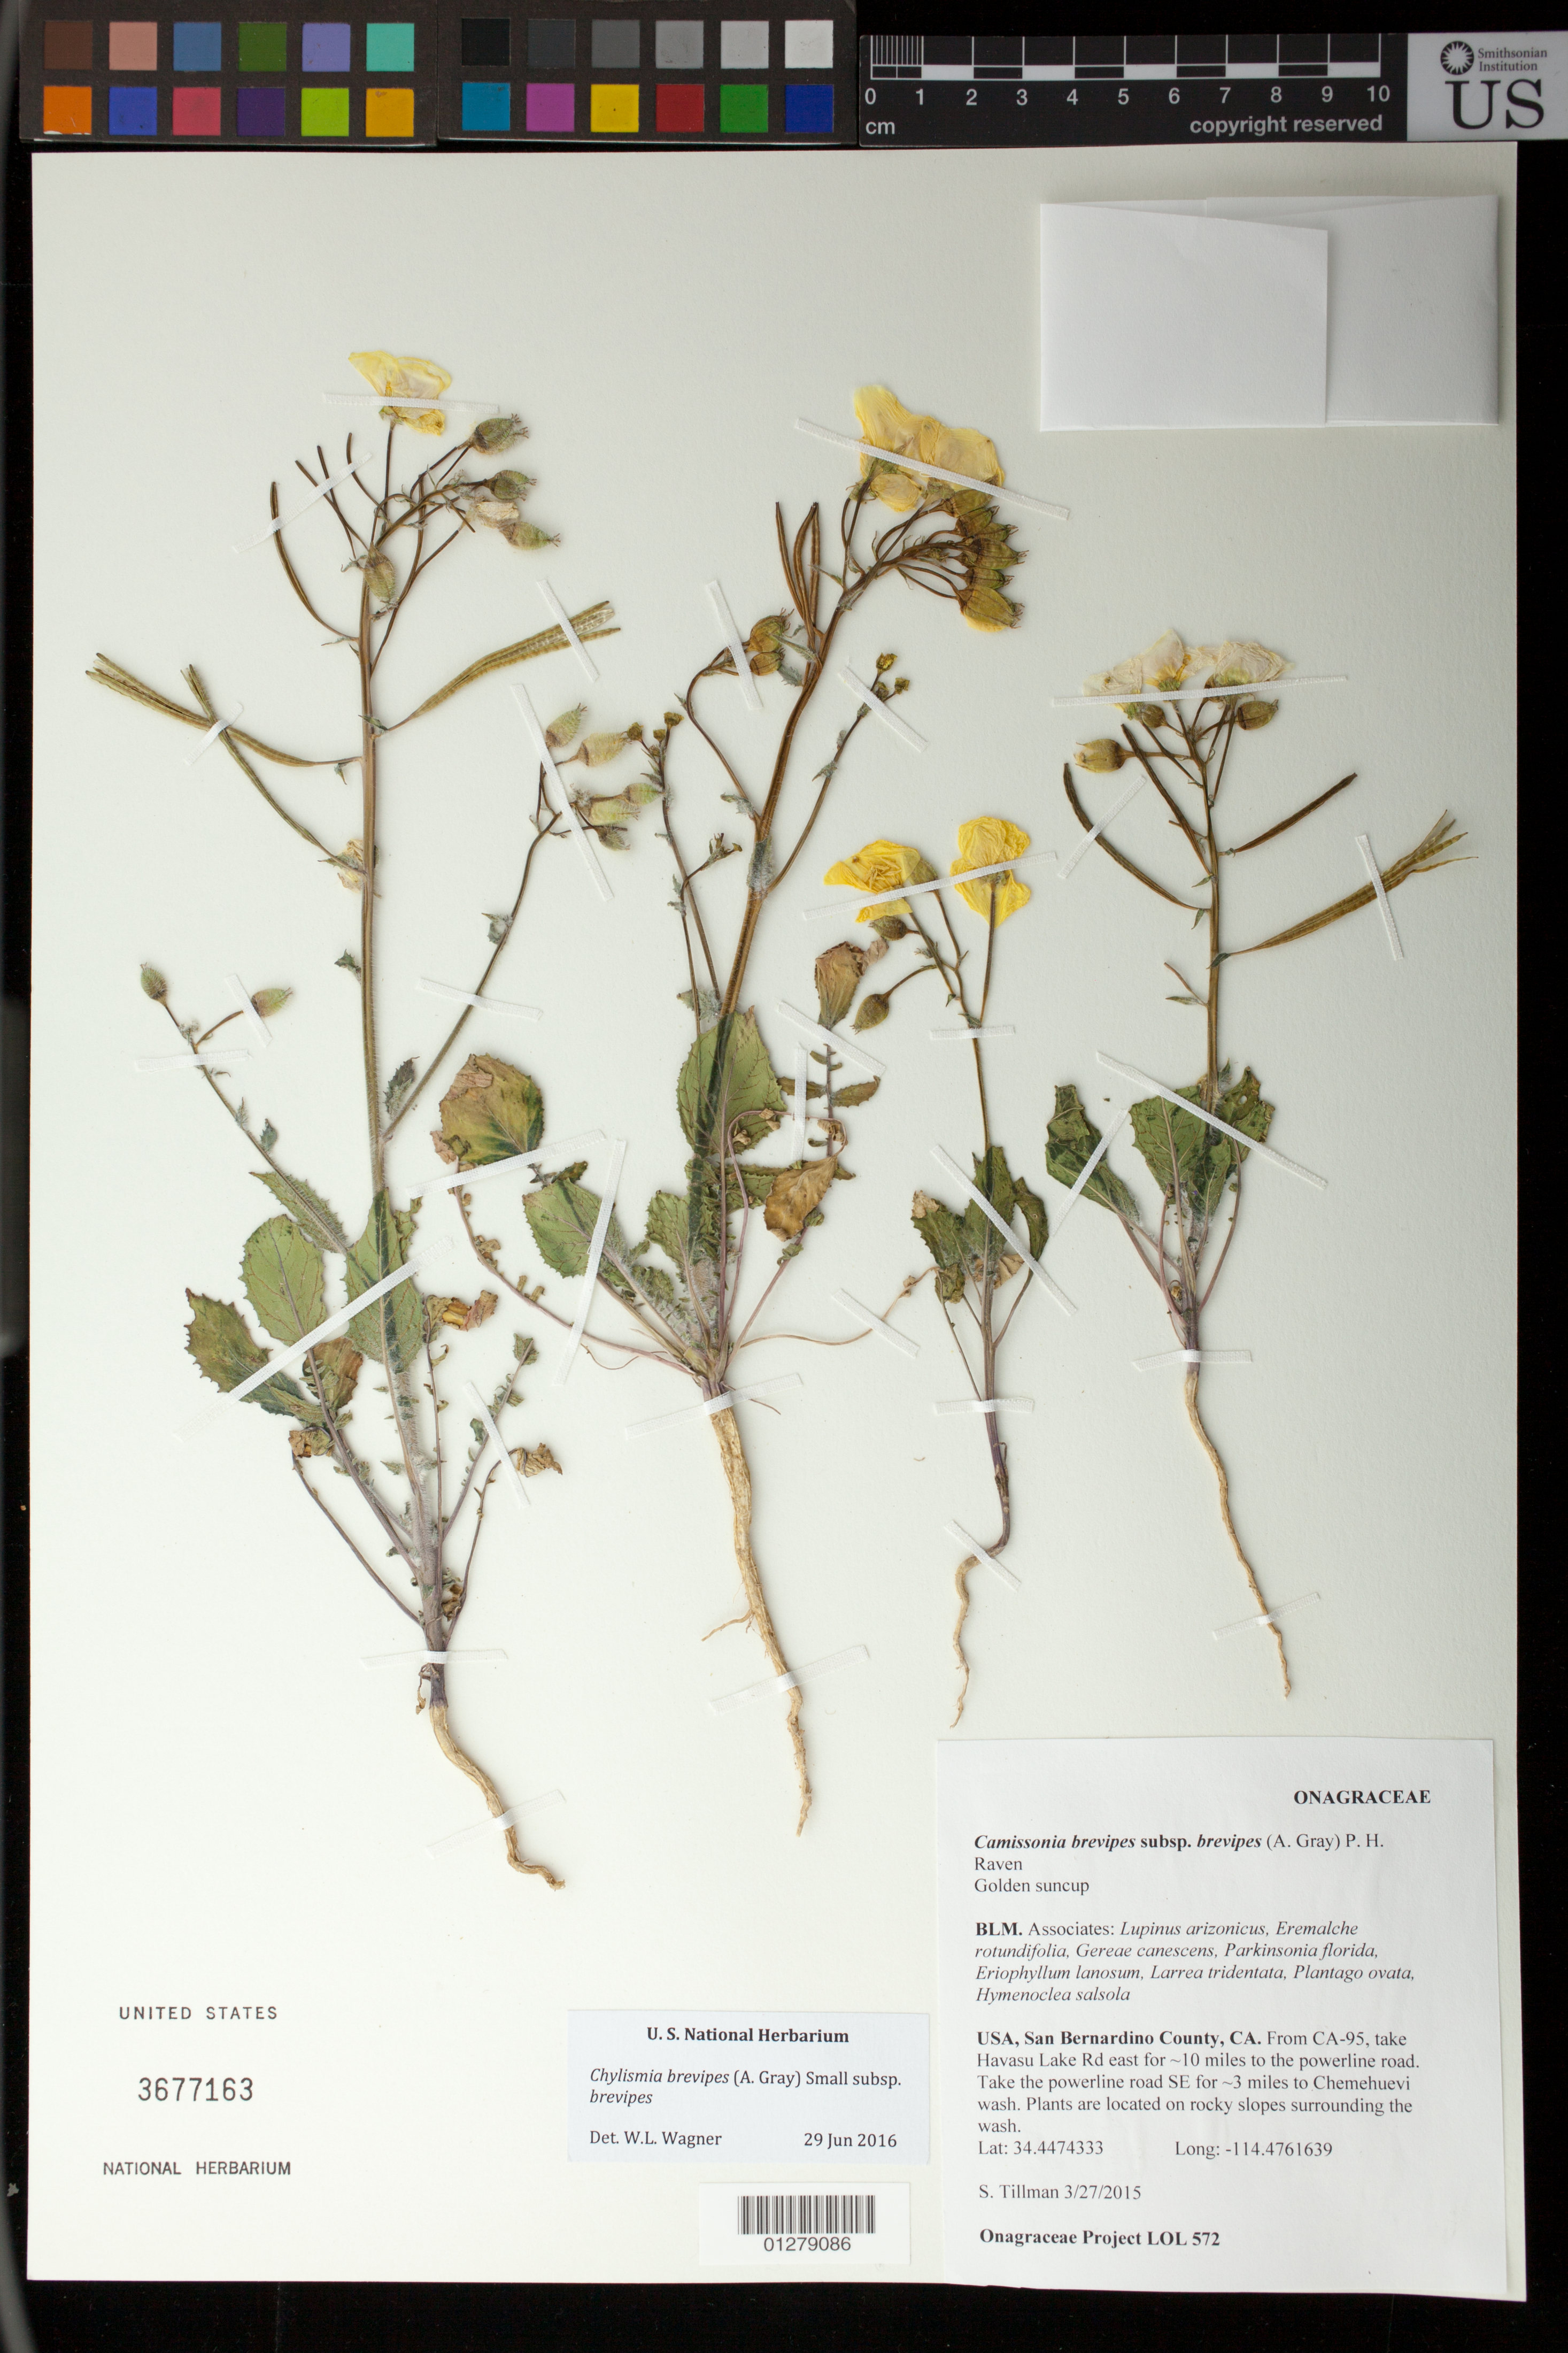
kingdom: Plantae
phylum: Tracheophyta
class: Magnoliopsida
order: Myrtales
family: Onagraceae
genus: Chylismia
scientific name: Chylismia brevipes subsp. brevipes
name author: (A. Gray) Small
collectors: S. Tillman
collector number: LOL 572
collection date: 2015-03-27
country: United States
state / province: California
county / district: San Bernardino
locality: From CA-95, take Havasu Lake Rd east for ~10 miles to the powerline road. Take the powerline road SE for ~3 miles to Chemehuevi wash. Plants are located on rocky slopes surrounding the wash, mostly on the north side.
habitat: Rocky slopes around wash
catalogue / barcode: US 3677163